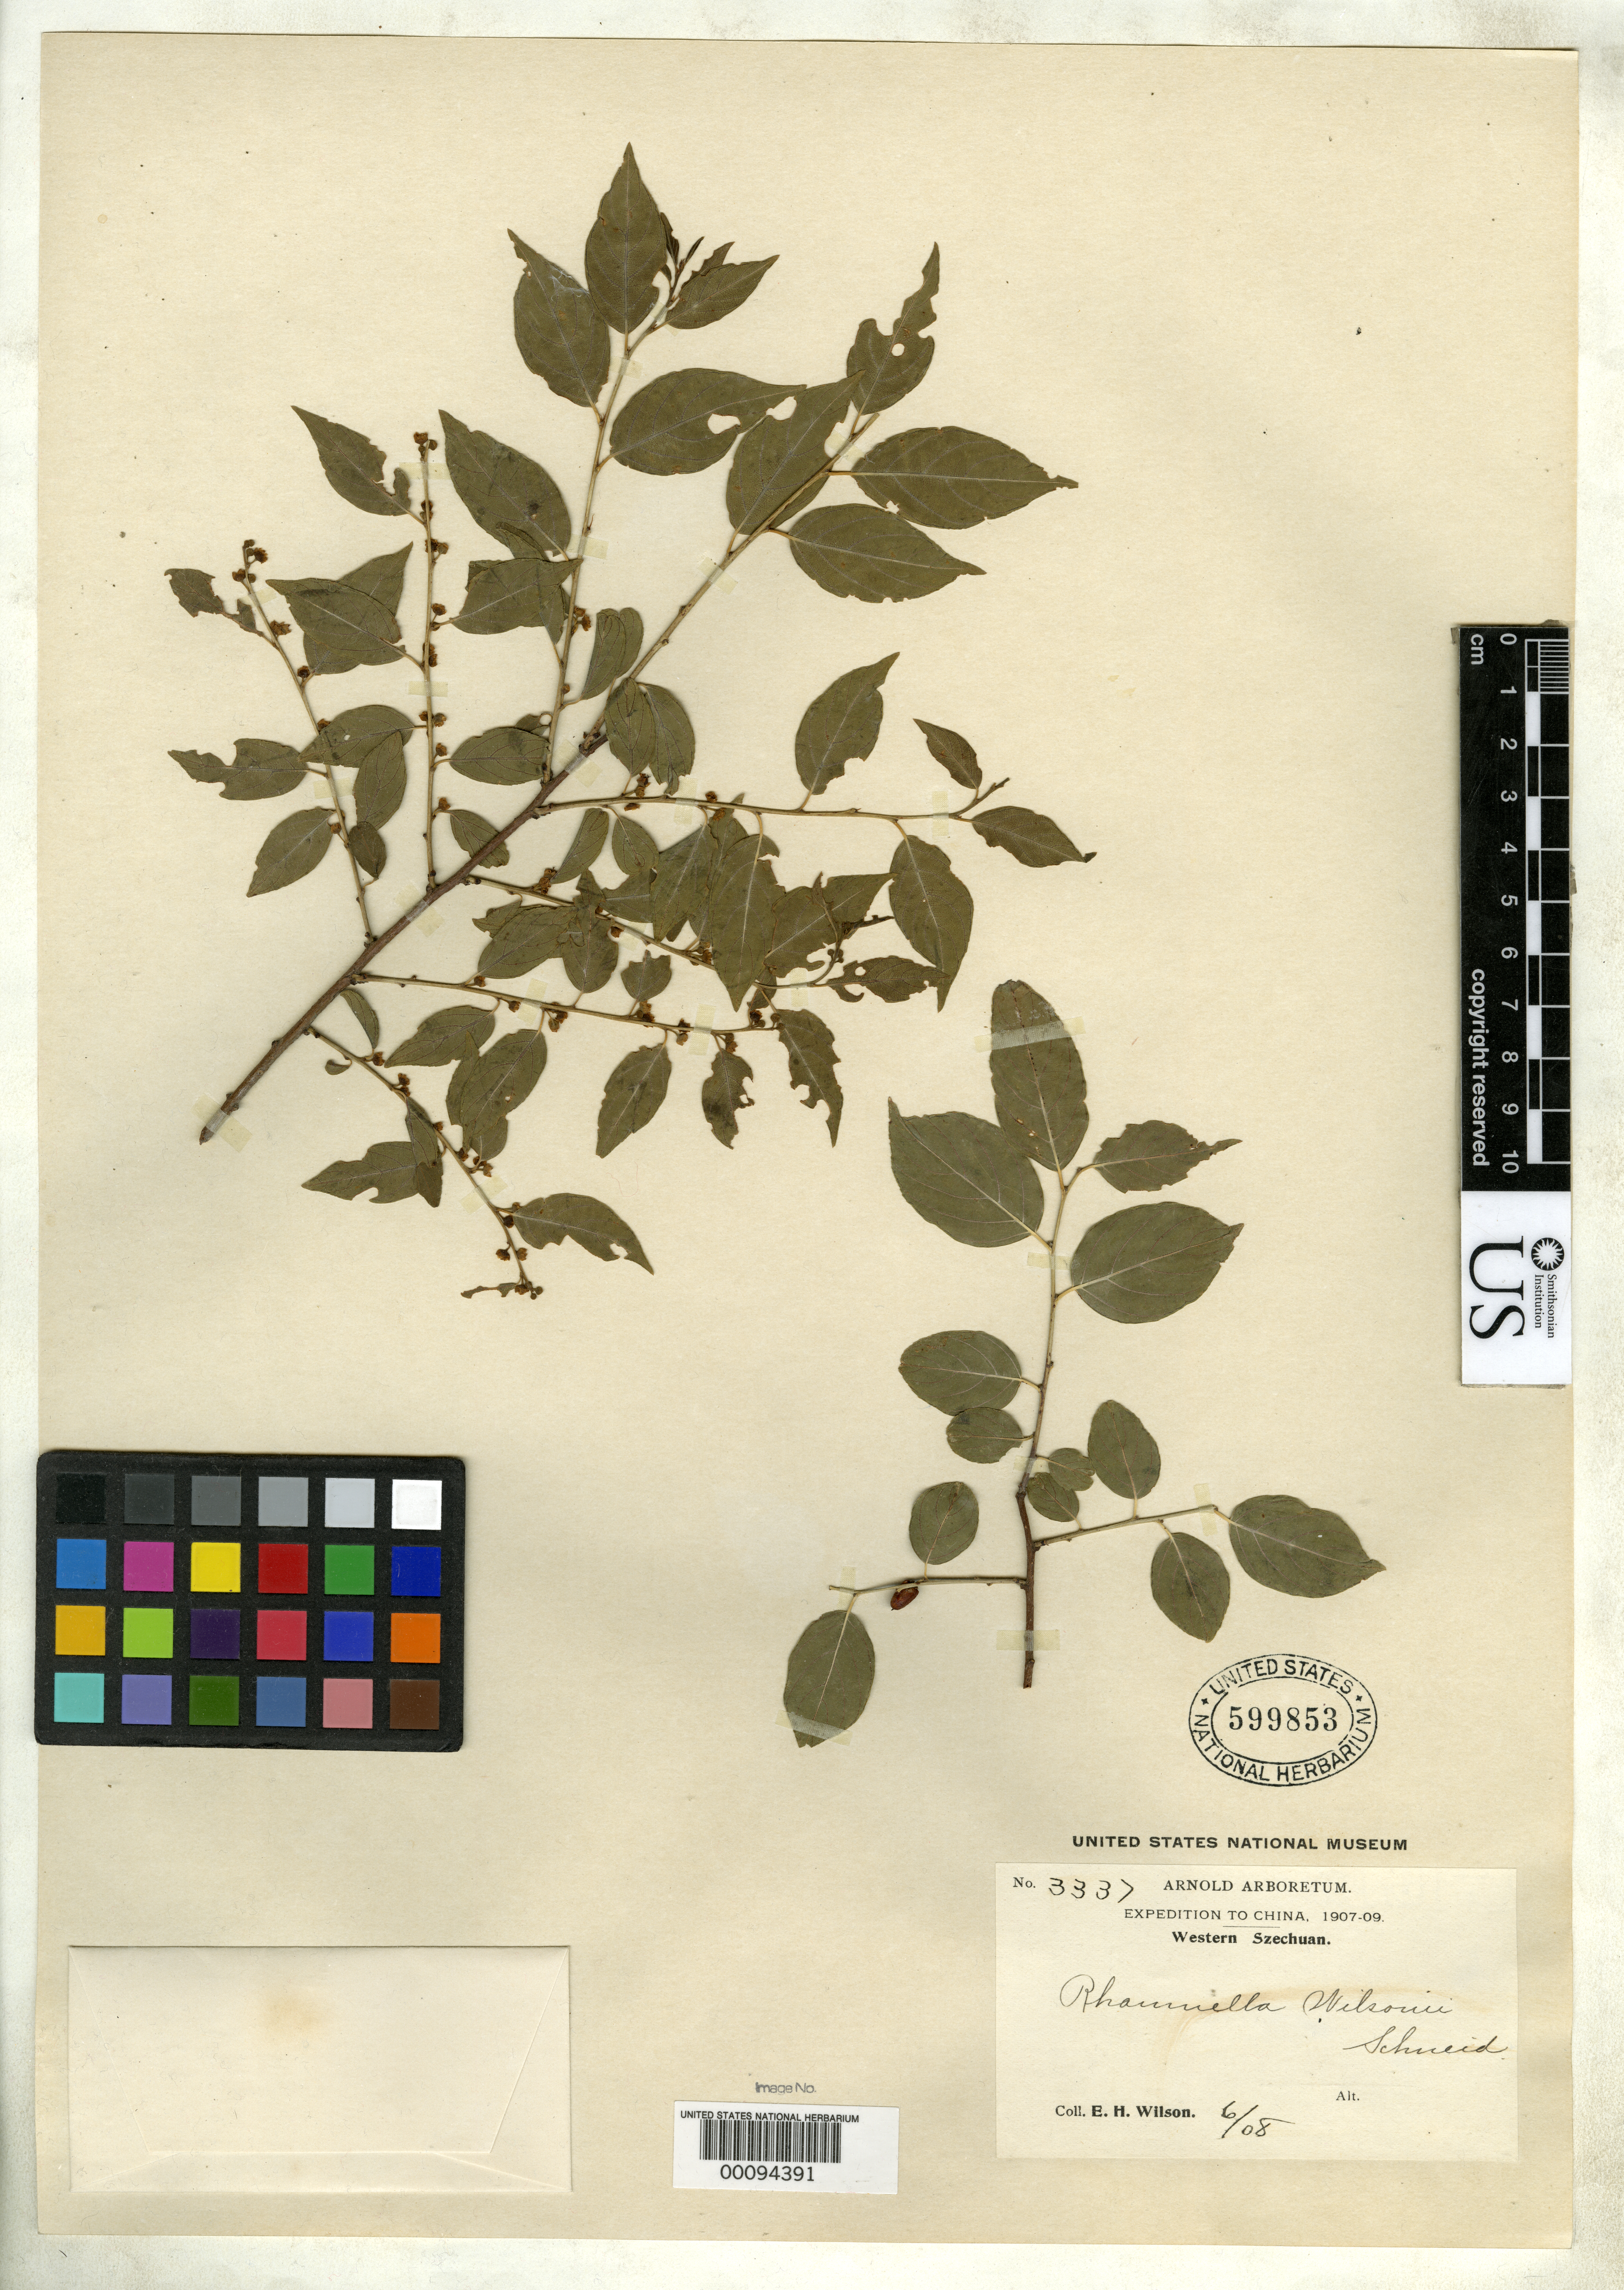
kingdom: Plantae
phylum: Tracheophyta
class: Magnoliopsida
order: Rosales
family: Rhamnaceae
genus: Rhamnella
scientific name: Rhamnella wilsonii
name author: C.K. Schneid. in Sarg.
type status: Isotype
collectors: E. H. Wilson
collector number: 3337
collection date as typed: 29 Jun 1908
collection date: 1908-06-29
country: China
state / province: Sichuan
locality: Near Monkong Ting, valley of Hsao-chin Ho.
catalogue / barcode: US 599853